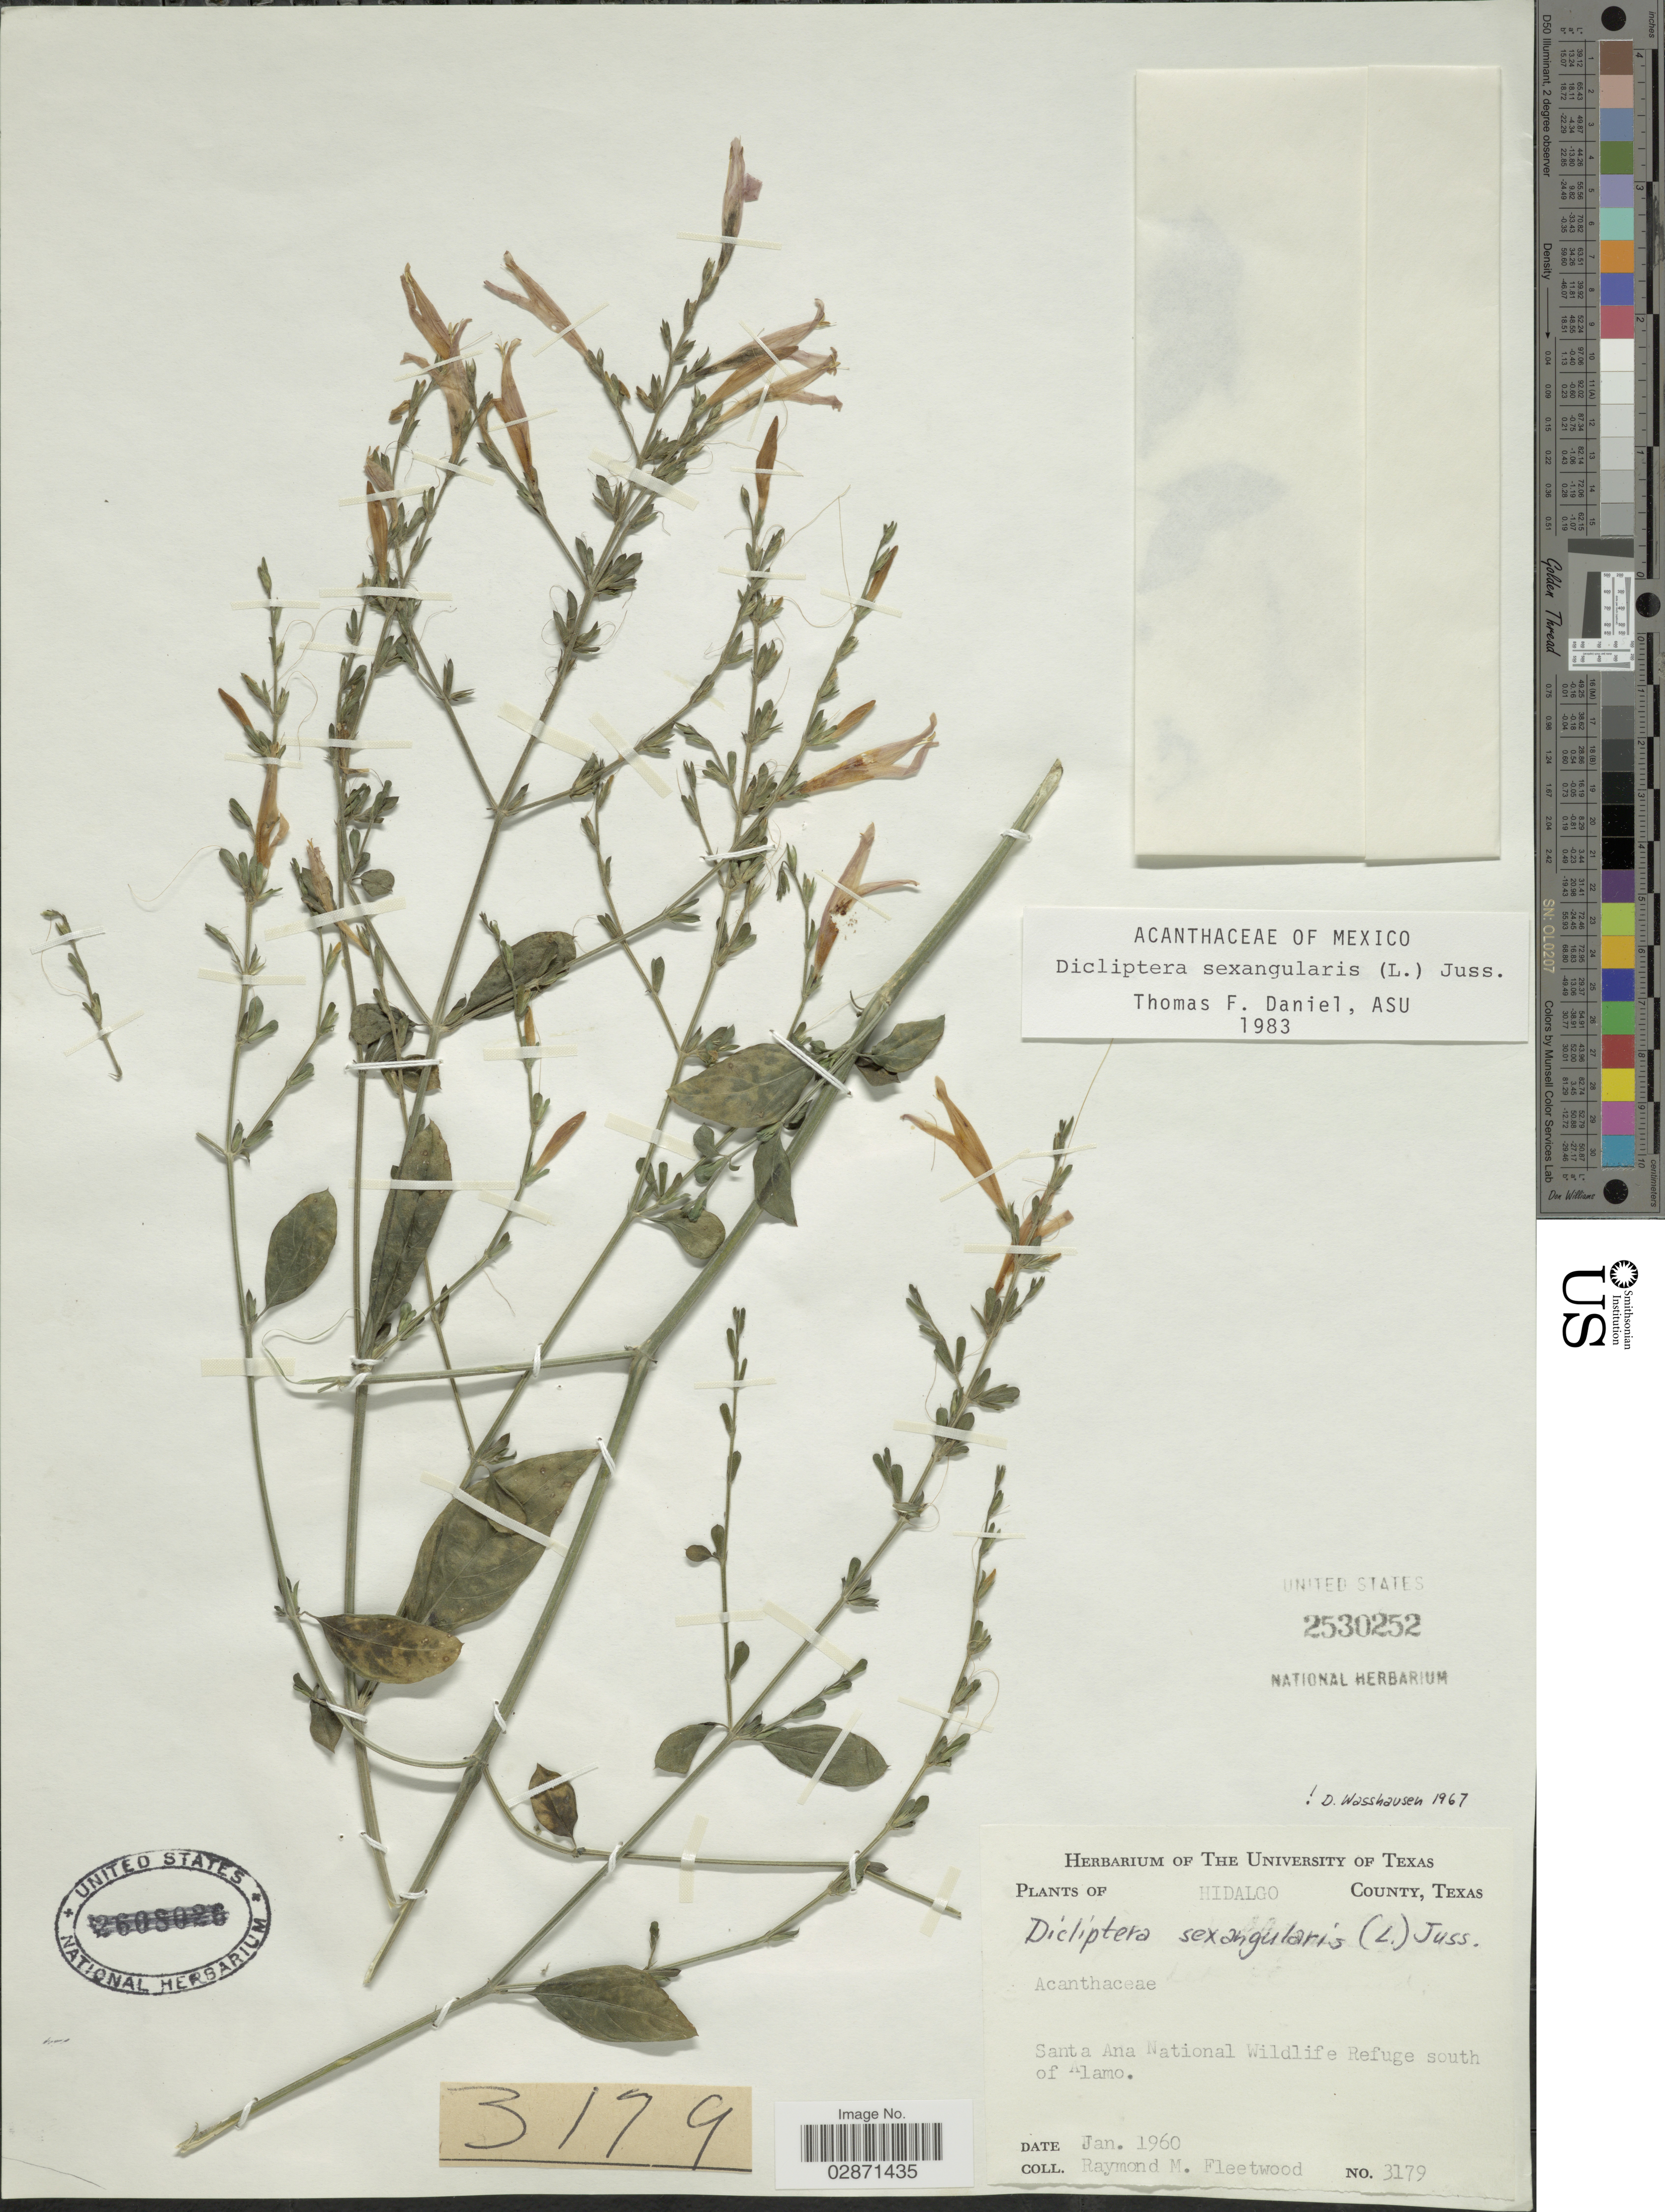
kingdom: Plantae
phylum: Tracheophyta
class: Magnoliopsida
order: Lamiales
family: Acanthaceae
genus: Dicliptera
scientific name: Dicliptera sexangularis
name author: (L.) Juss.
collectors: R. J. Fleetwood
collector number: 3179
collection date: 1960-01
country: United States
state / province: Texas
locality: Hidalgo County. Santa Ana National Wildlife Refuge south of Alamo.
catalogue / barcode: US 2530252